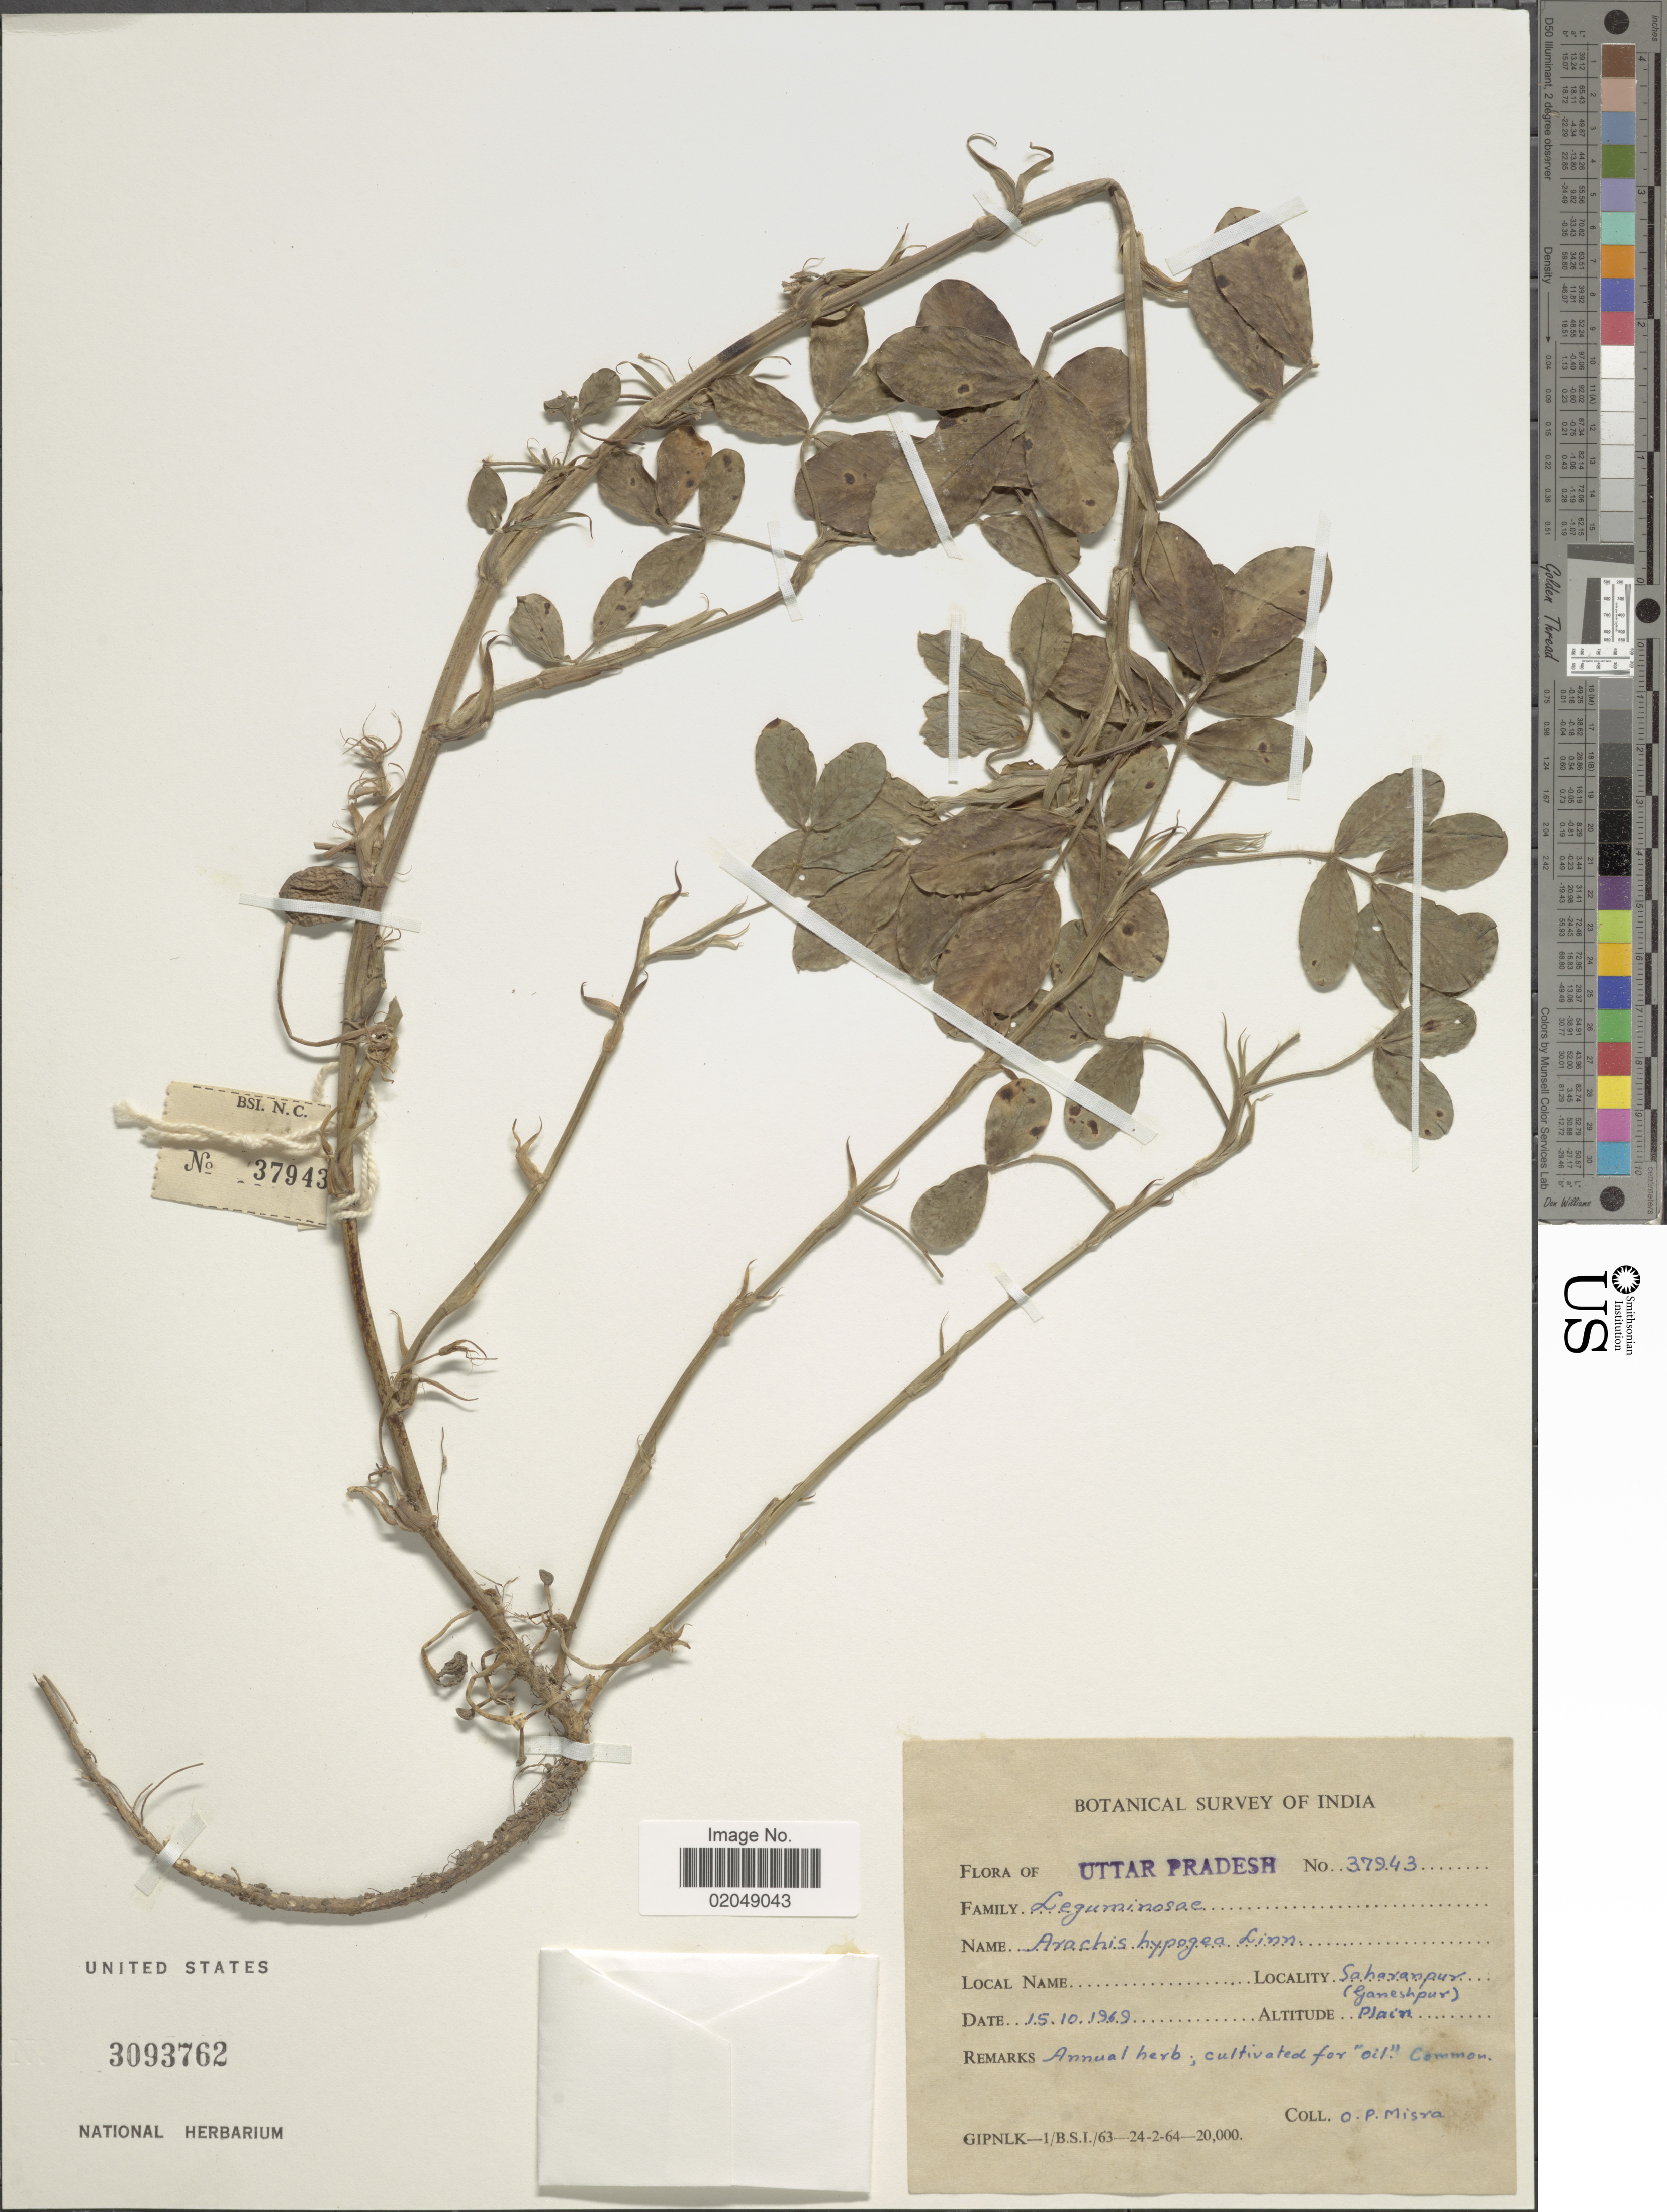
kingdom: Plantae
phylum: Tracheophyta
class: Magnoliopsida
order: Fabales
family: Fabaceae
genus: Arachis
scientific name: Arachis hypogaea subsp. hypogaea var. hirsuta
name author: Köhler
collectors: O. Misra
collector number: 37943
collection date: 1969-10-15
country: India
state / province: Uttar Pradesh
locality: Saharanpur (Ganeshpur)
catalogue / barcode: US 3093762